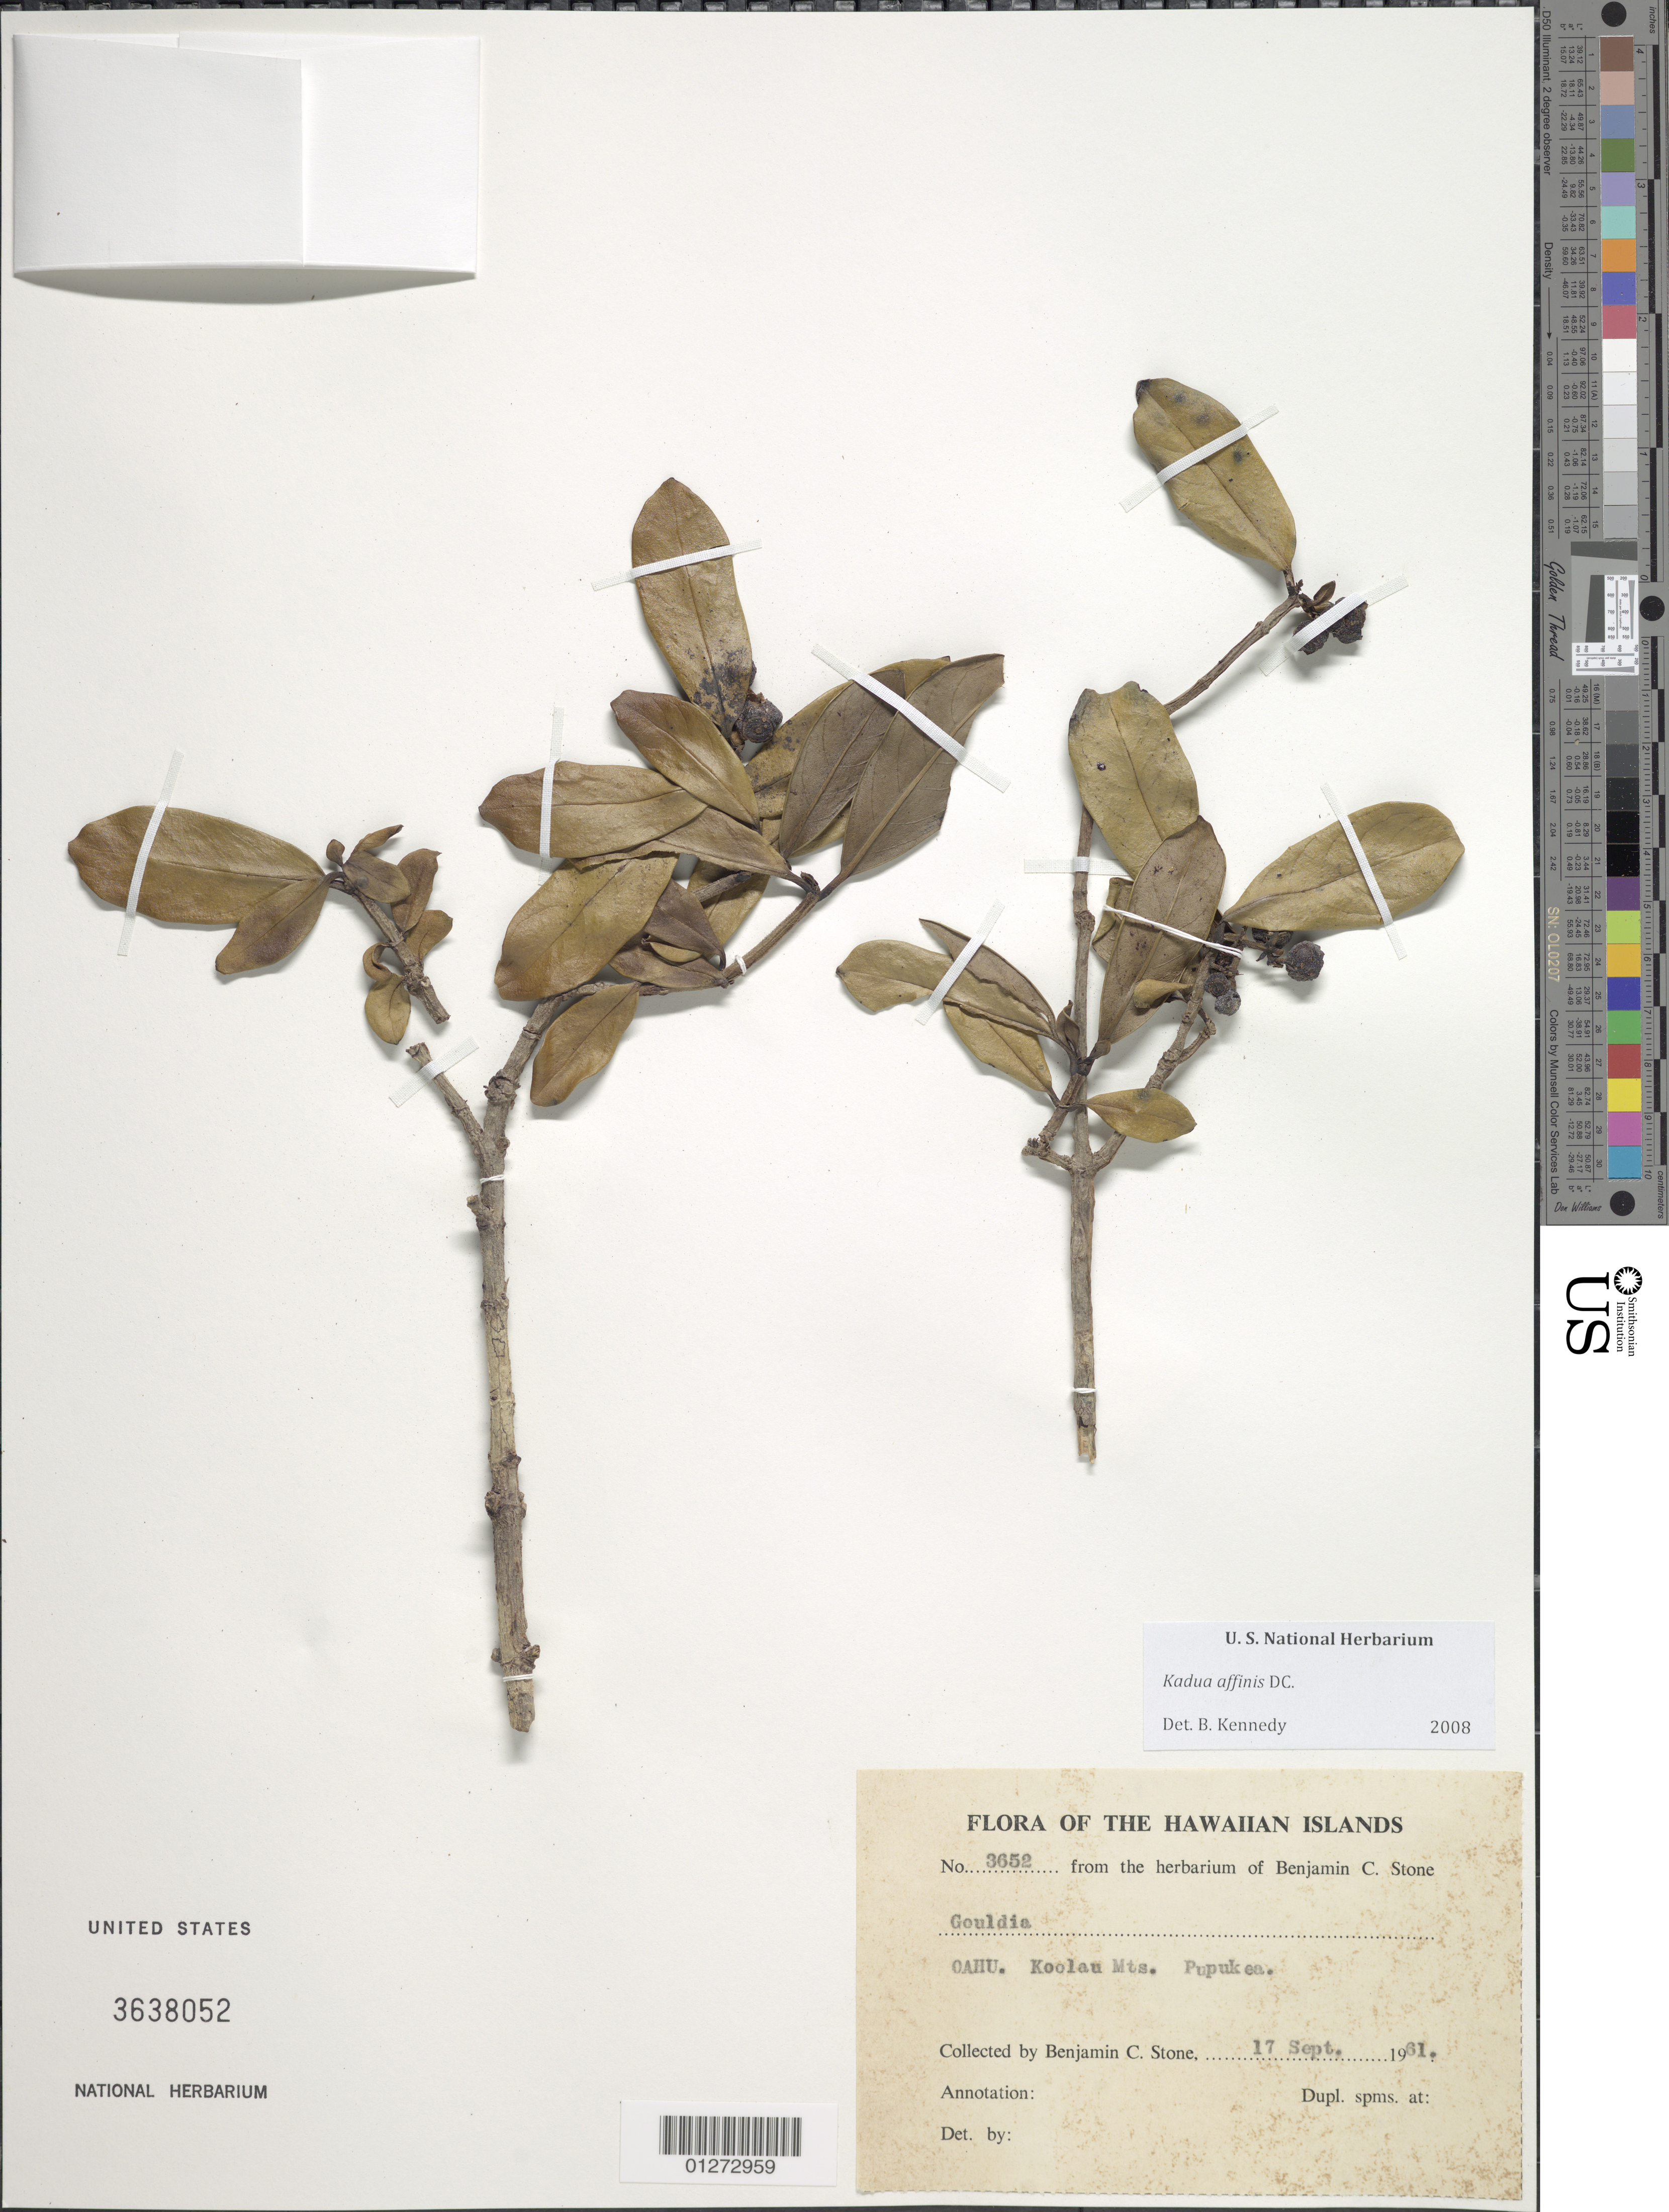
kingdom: Plantae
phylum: Tracheophyta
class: Magnoliopsida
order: Gentianales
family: Rubiaceae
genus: Kadua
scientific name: Kadua affinis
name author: DC.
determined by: Kennedy, B.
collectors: B. C. Stone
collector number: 3652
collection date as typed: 17 Sept. 1961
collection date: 1961-09-17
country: United States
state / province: Hawaii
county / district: Honolulu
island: Oahu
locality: Koolau Mts. Pupukea.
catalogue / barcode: US 3638052